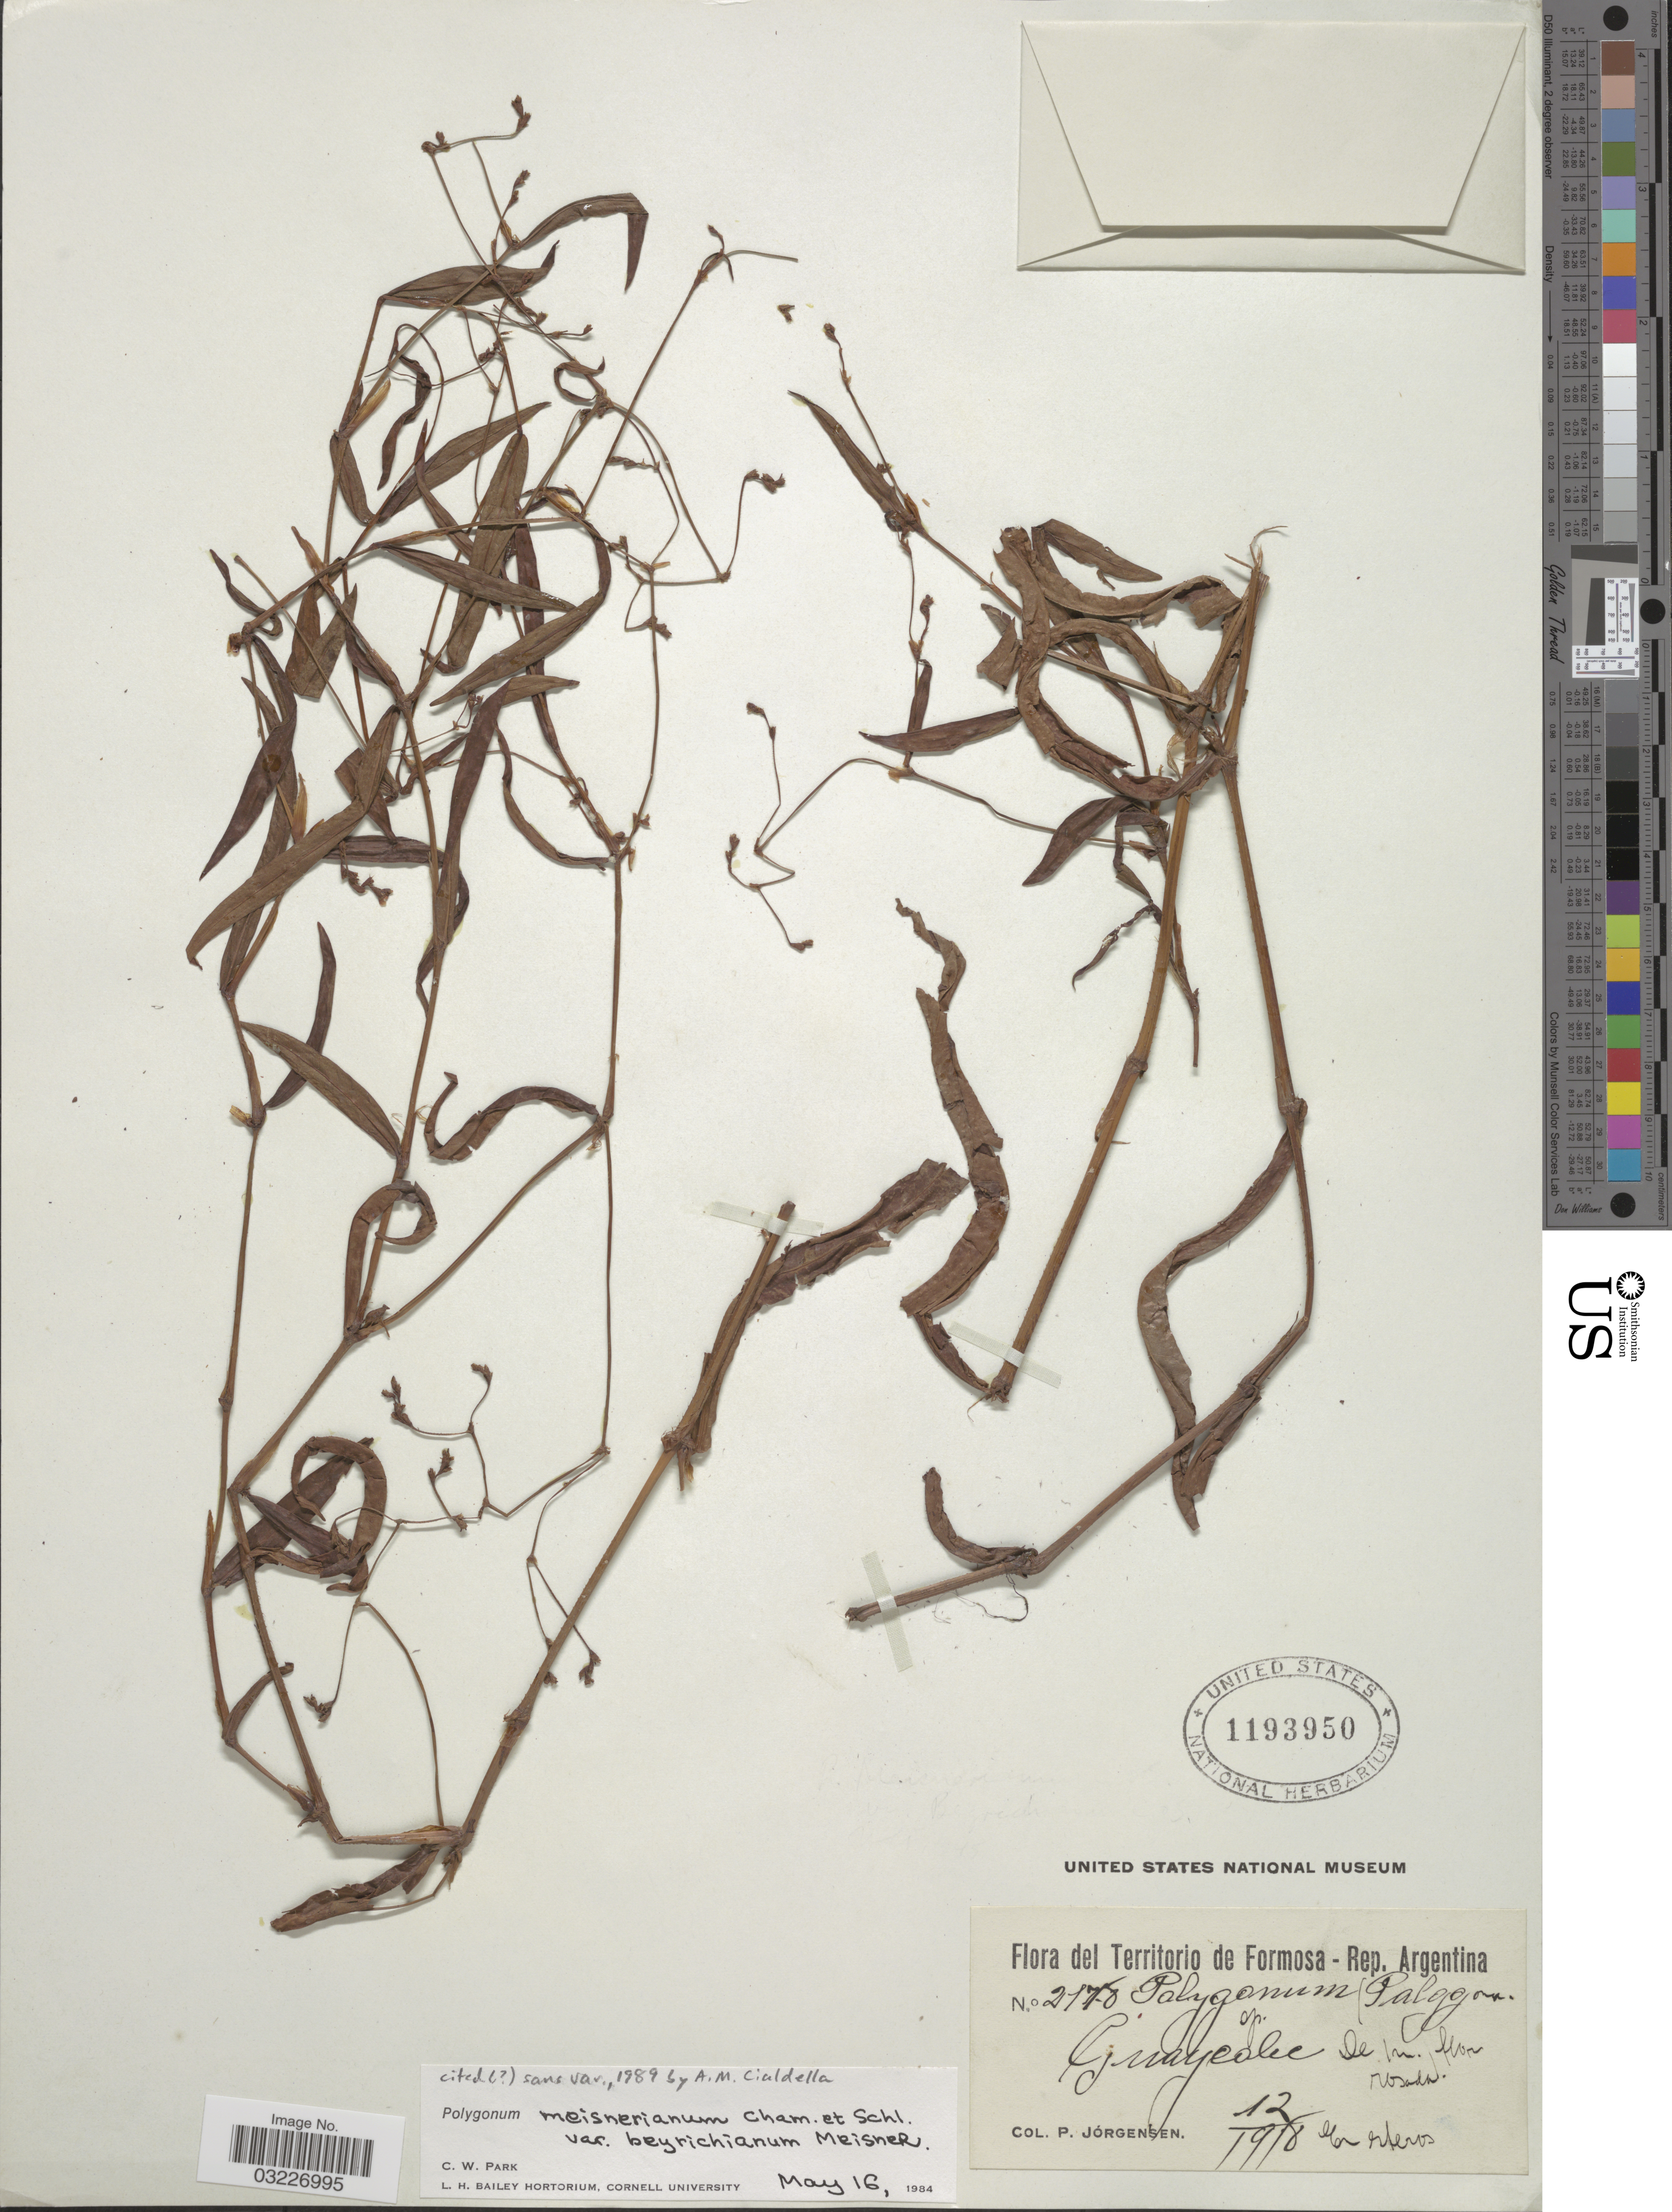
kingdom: Plantae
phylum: Tracheophyta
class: Magnoliopsida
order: Caryophyllales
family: Polygonaceae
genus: Polygonum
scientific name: Polygonum meisnerianum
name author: Cham. & Schltdl.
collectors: P. Jörgensen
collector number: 2170*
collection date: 1918-12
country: Argentina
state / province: Formosa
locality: Territorio de Formosa, Guaycolec.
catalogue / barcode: US 1193950